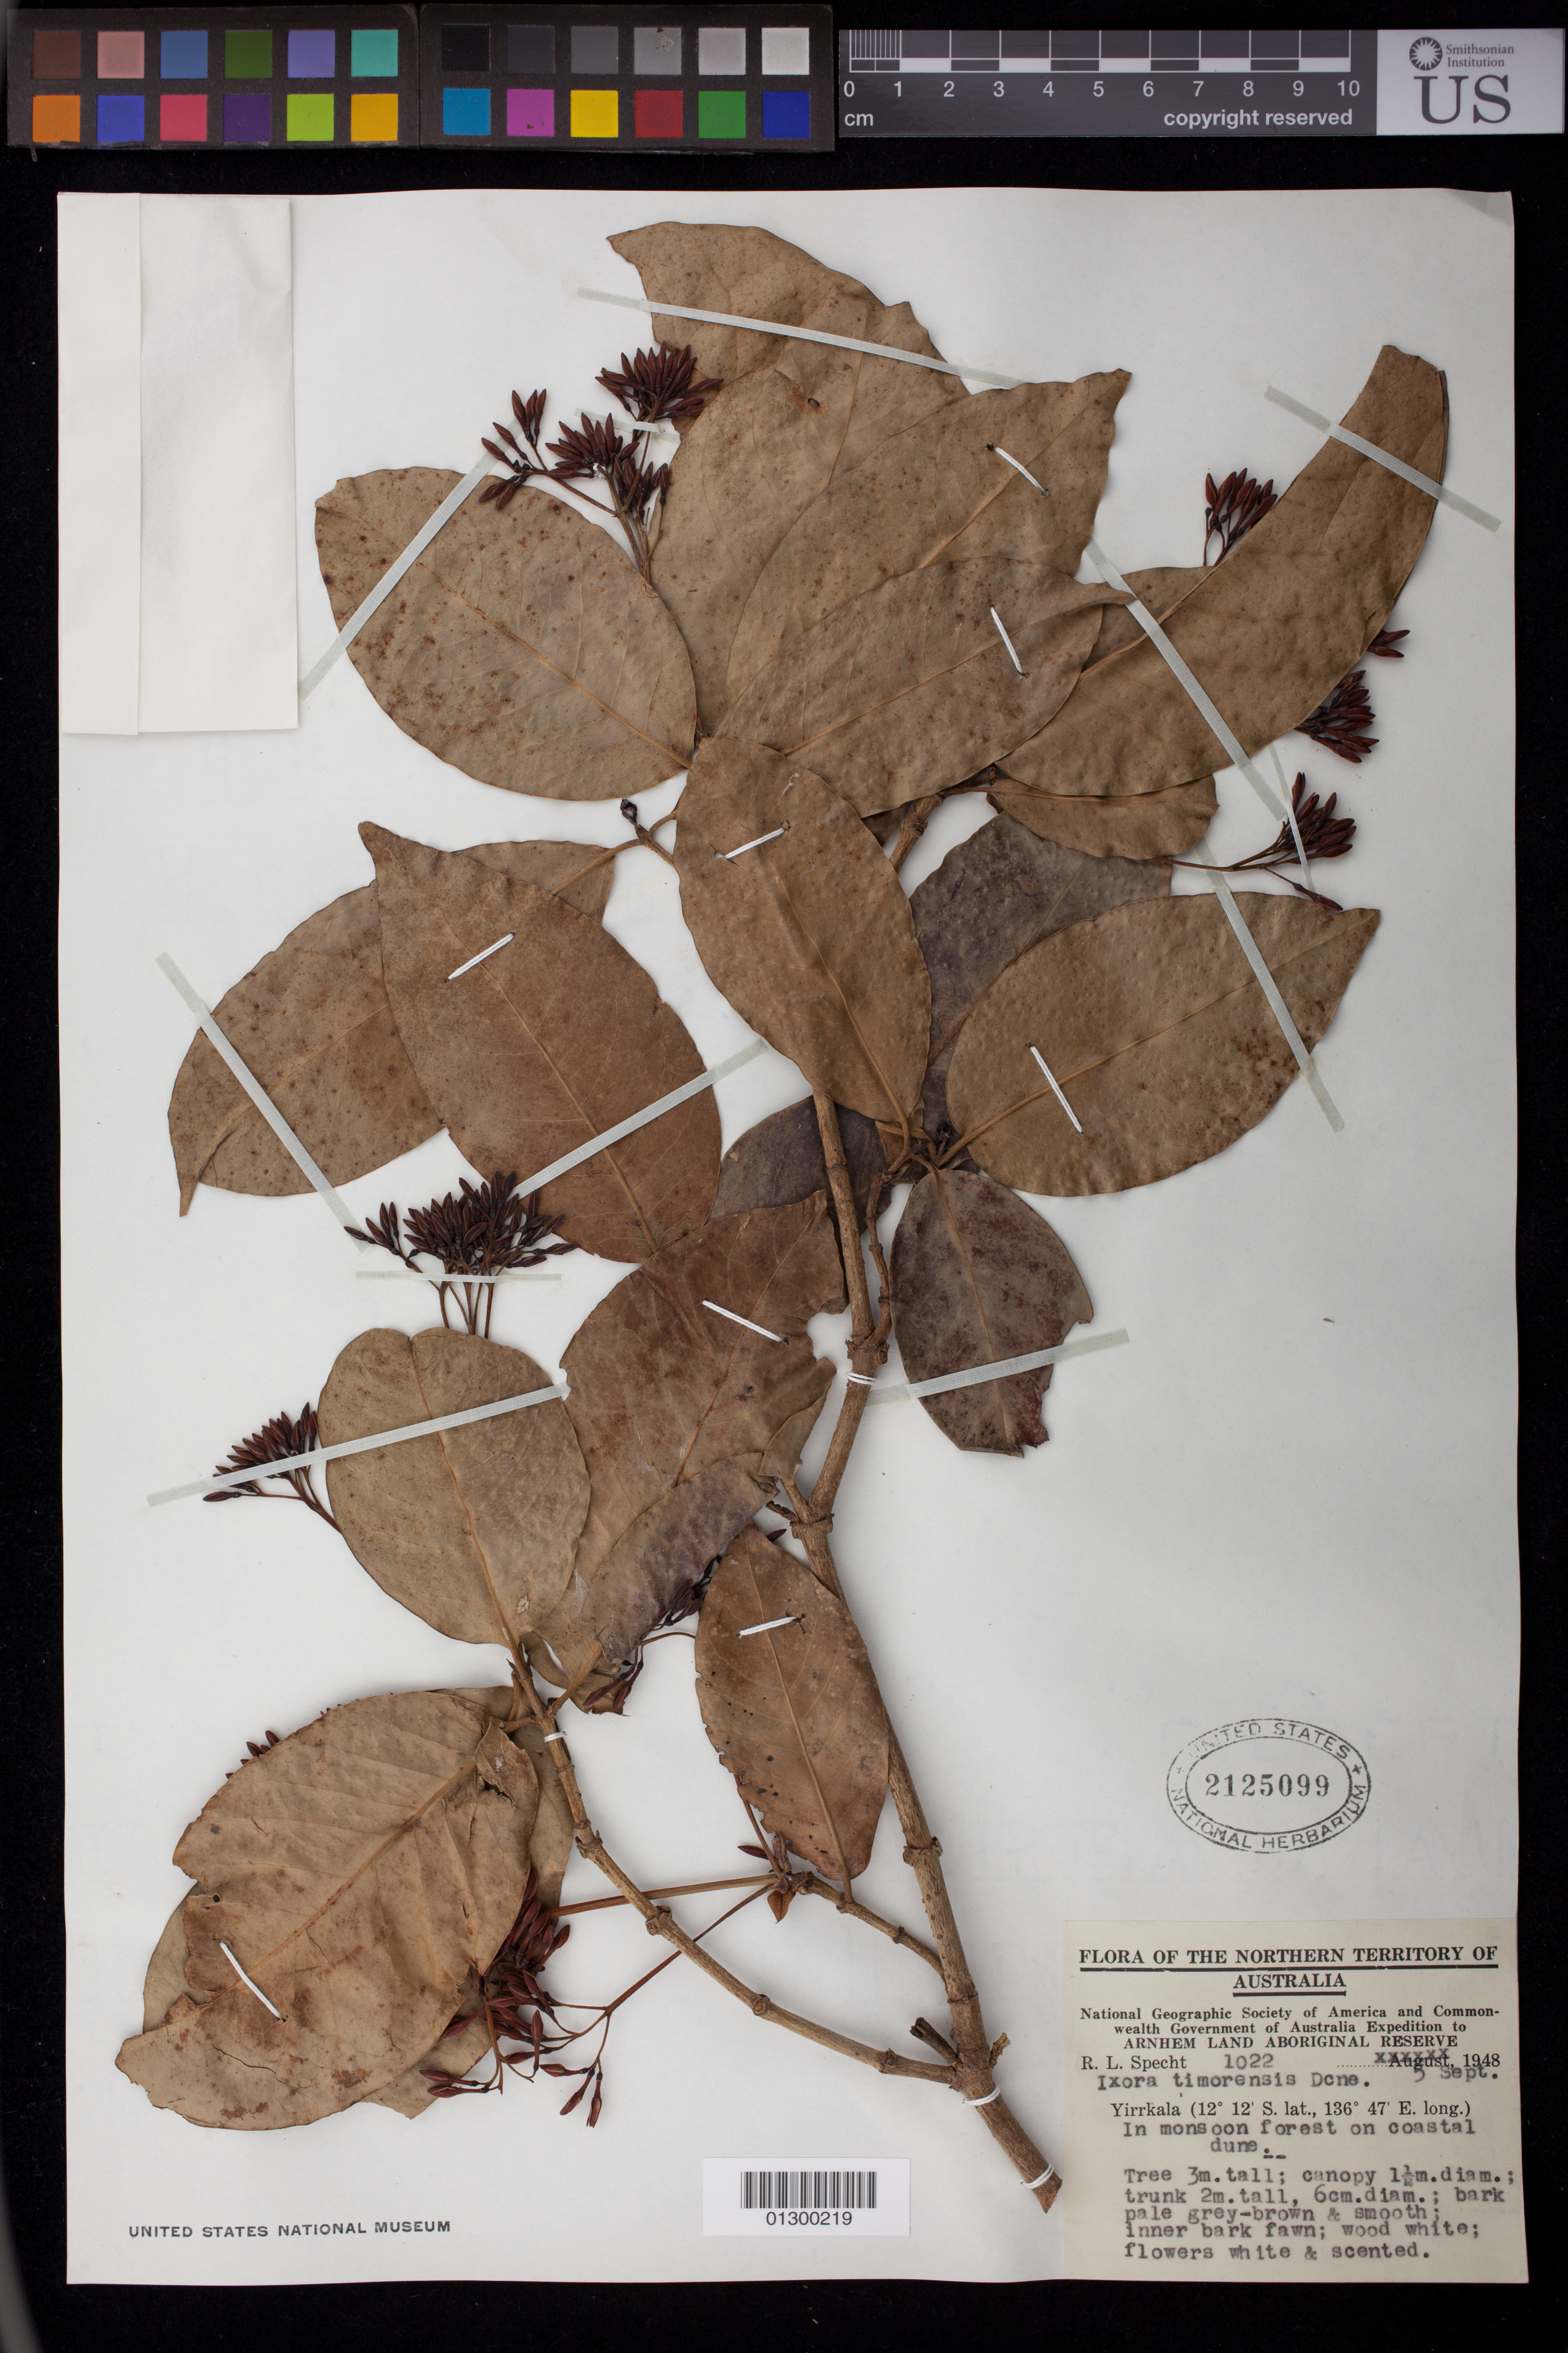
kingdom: Plantae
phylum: Tracheophyta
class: Magnoliopsida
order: Gentianales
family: Rubiaceae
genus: Ixora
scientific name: Ixora timorensis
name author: Decne.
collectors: R. L. Specht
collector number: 1022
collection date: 1948-09-05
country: Australia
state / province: Northern Territory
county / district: East Arnhem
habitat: In monsoon forest on coastal dune.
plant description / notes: Tree 3 m. tall; canopy 1.5 m. diam; trunk 2 m. tall, 6 cm. diam.; bark pale grey-brown and smooth; inner bark fawn; wood white; flowers white and scented.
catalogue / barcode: US 2125099